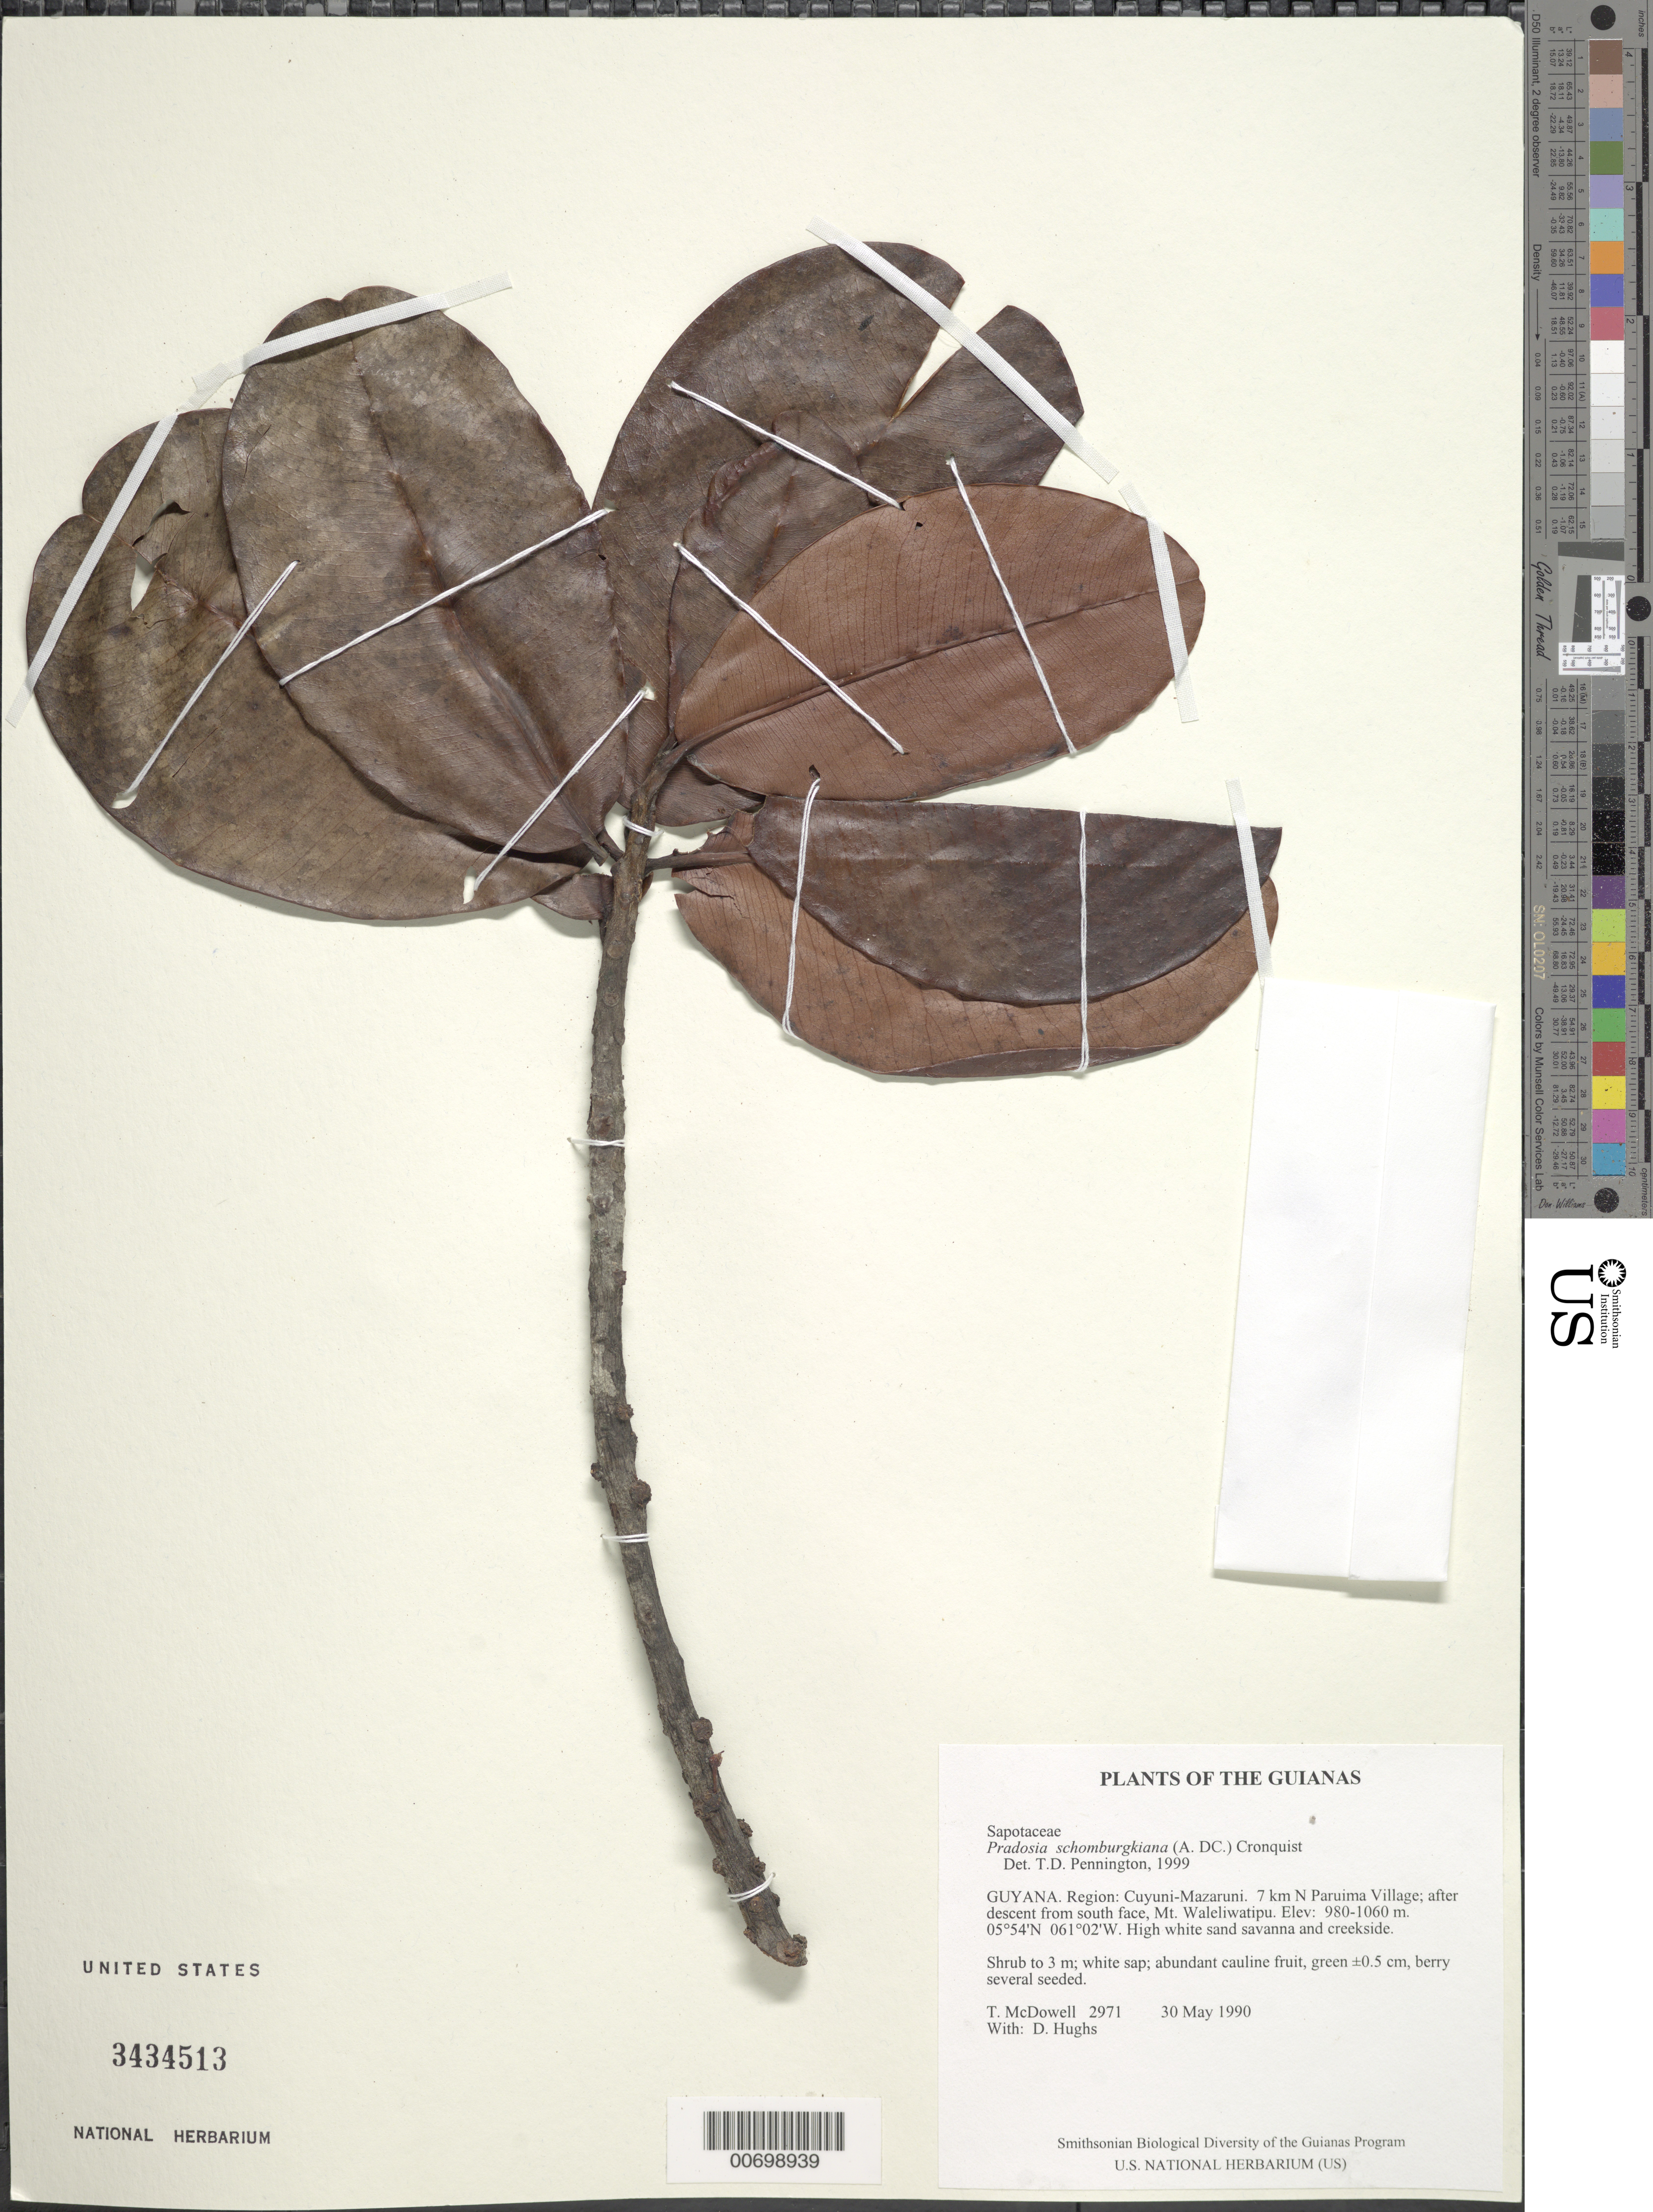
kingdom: Plantae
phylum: Tracheophyta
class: Magnoliopsida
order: Ericales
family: Sapotaceae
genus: Pradosia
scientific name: Pradosia schomburgkiana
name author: (A. DC.) Cronq.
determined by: Pennington, T. D., (K)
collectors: T. McDowell, D. Hughs & D. Gopaul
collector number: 2971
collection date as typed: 30 May 1990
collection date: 1990-05-30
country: Guyana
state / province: Cuyuni-Mazaruni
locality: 7 km N of Paruima Village; after descent from south face of Mt. Waleliwatipu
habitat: High white sand savanna and creekside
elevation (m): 980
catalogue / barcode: US 3434513